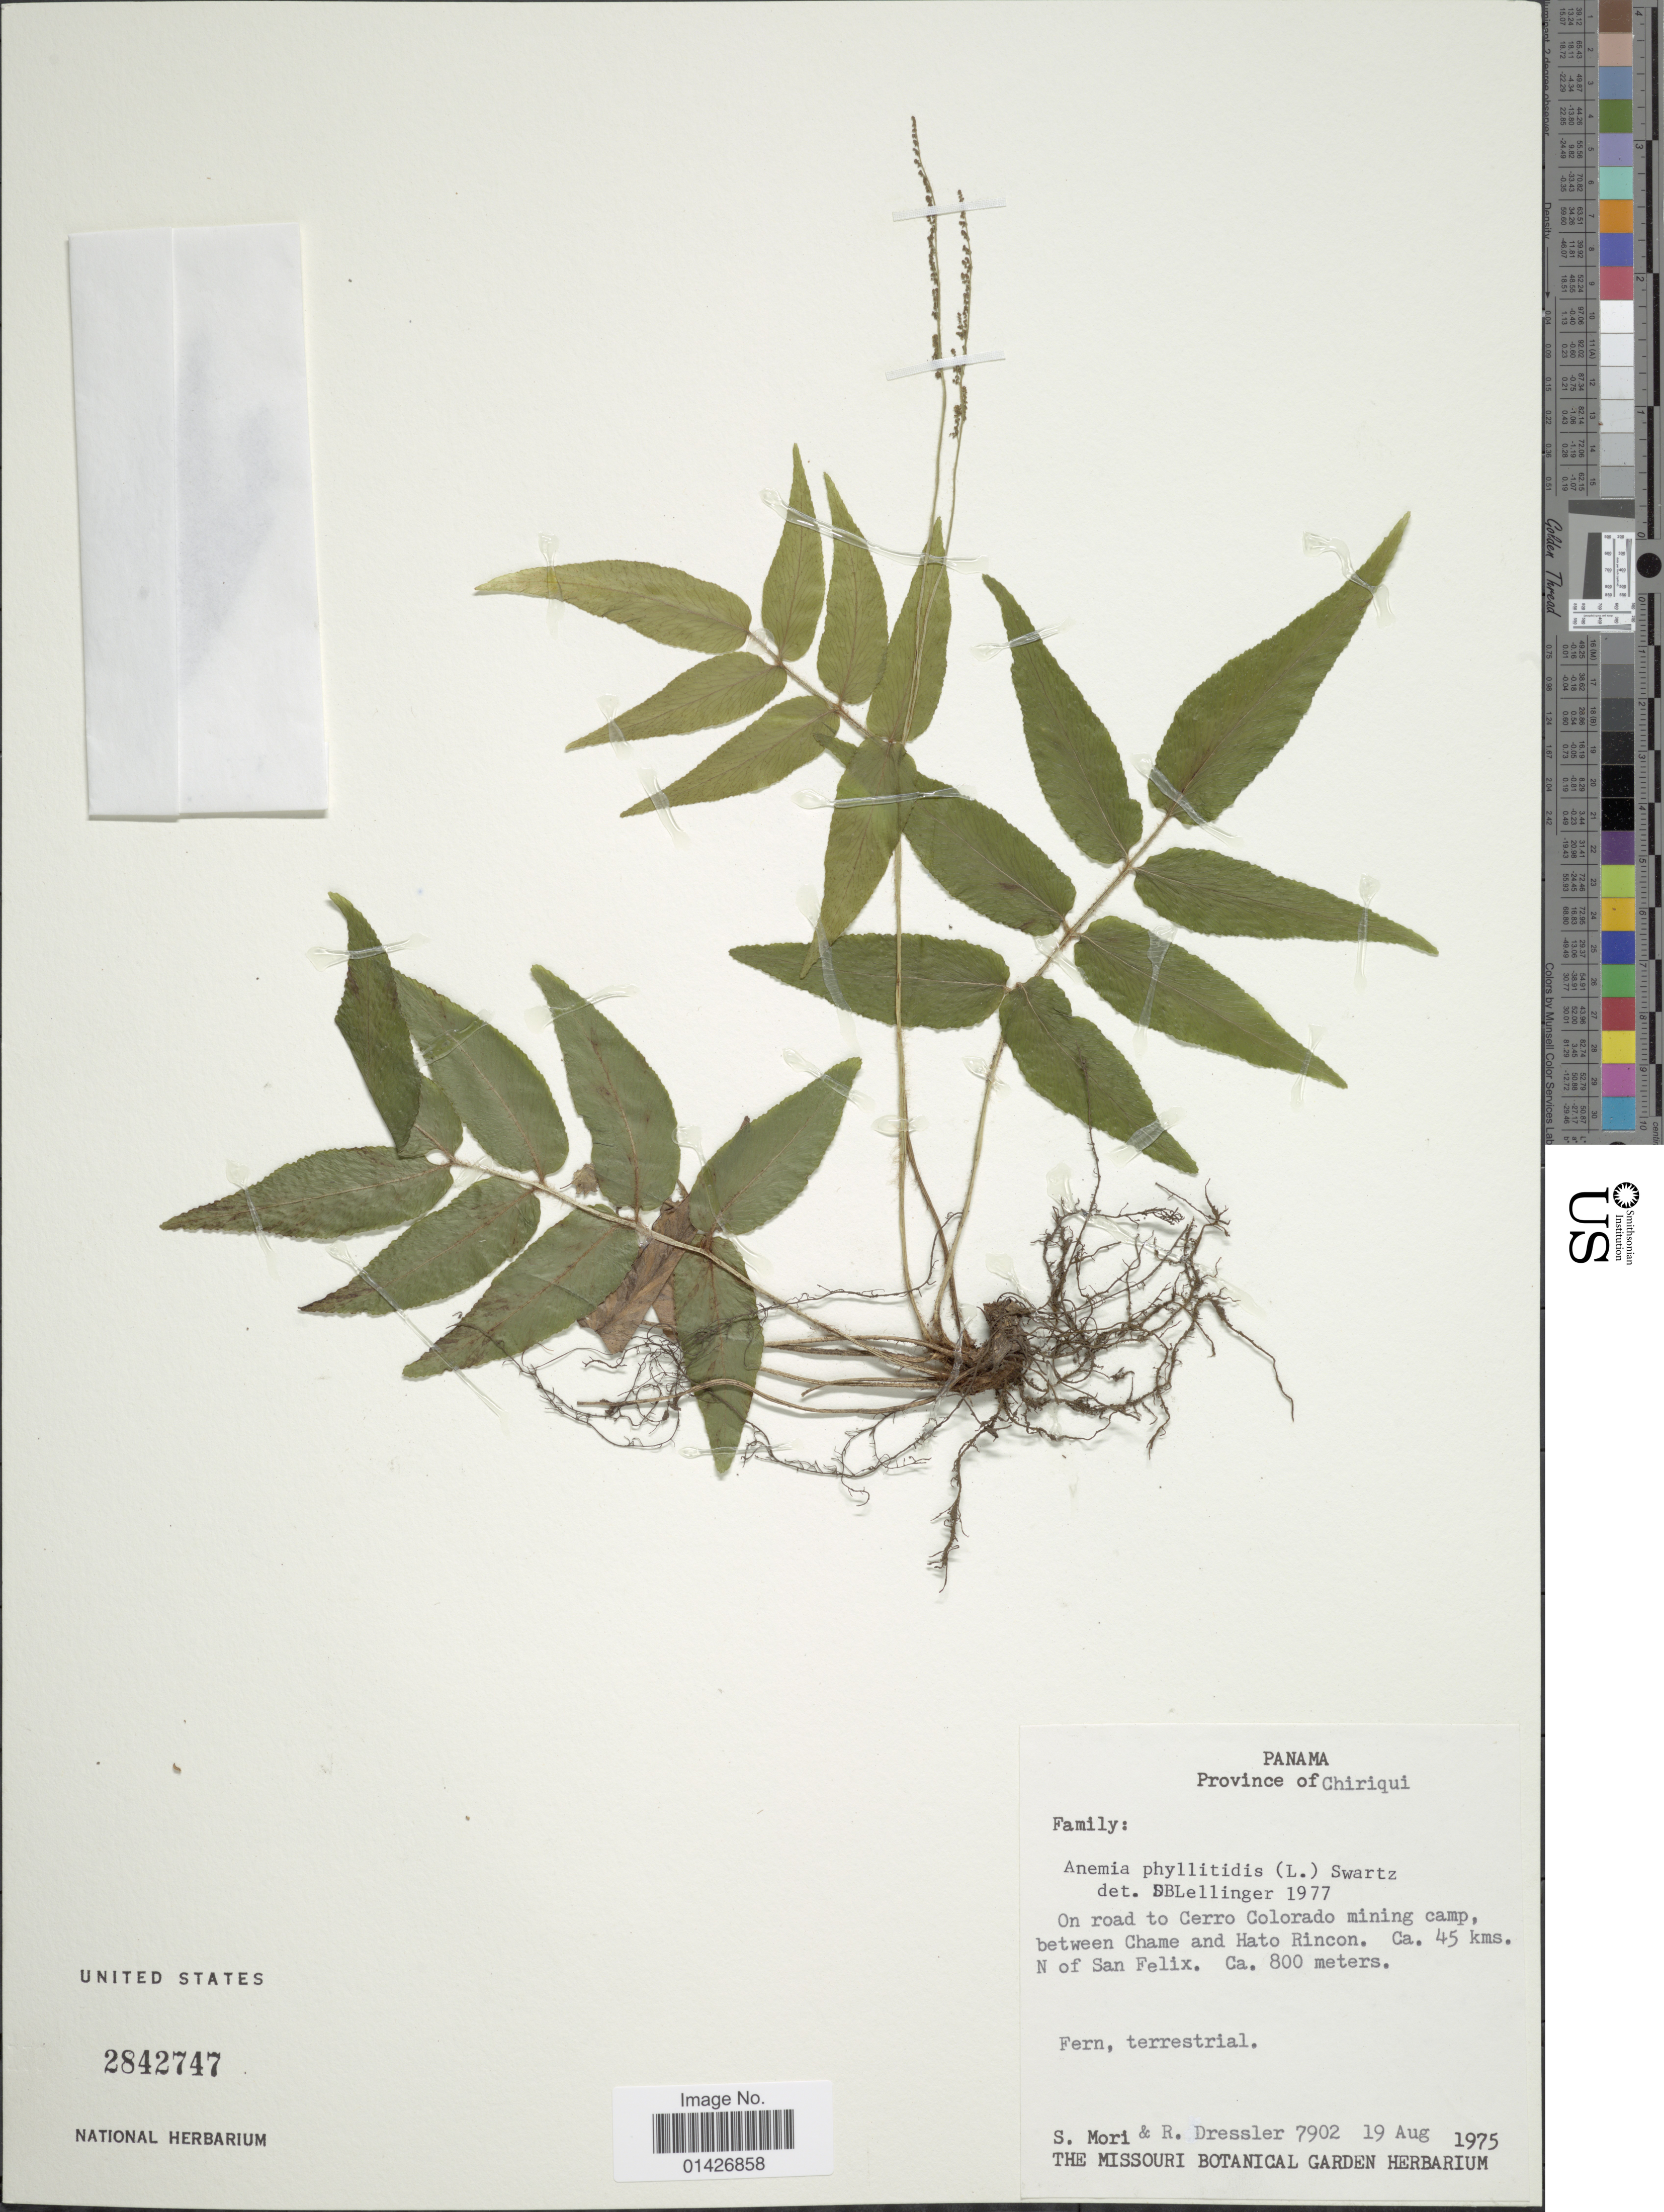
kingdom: Plantae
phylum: Tracheophyta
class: Polypodiopsida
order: Schizaeales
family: Anemiaceae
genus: Anemia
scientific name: Anemia phyllitidis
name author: (L.) Sw.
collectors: S. Mori & R. Dressler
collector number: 7902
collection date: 1975-08-19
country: Panama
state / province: Chiriqui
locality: On road to Cerro Colorado mining camp between Chame and Hato Rincon, Ca 45 Kms. N of San Felix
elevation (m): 800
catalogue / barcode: US 2842747